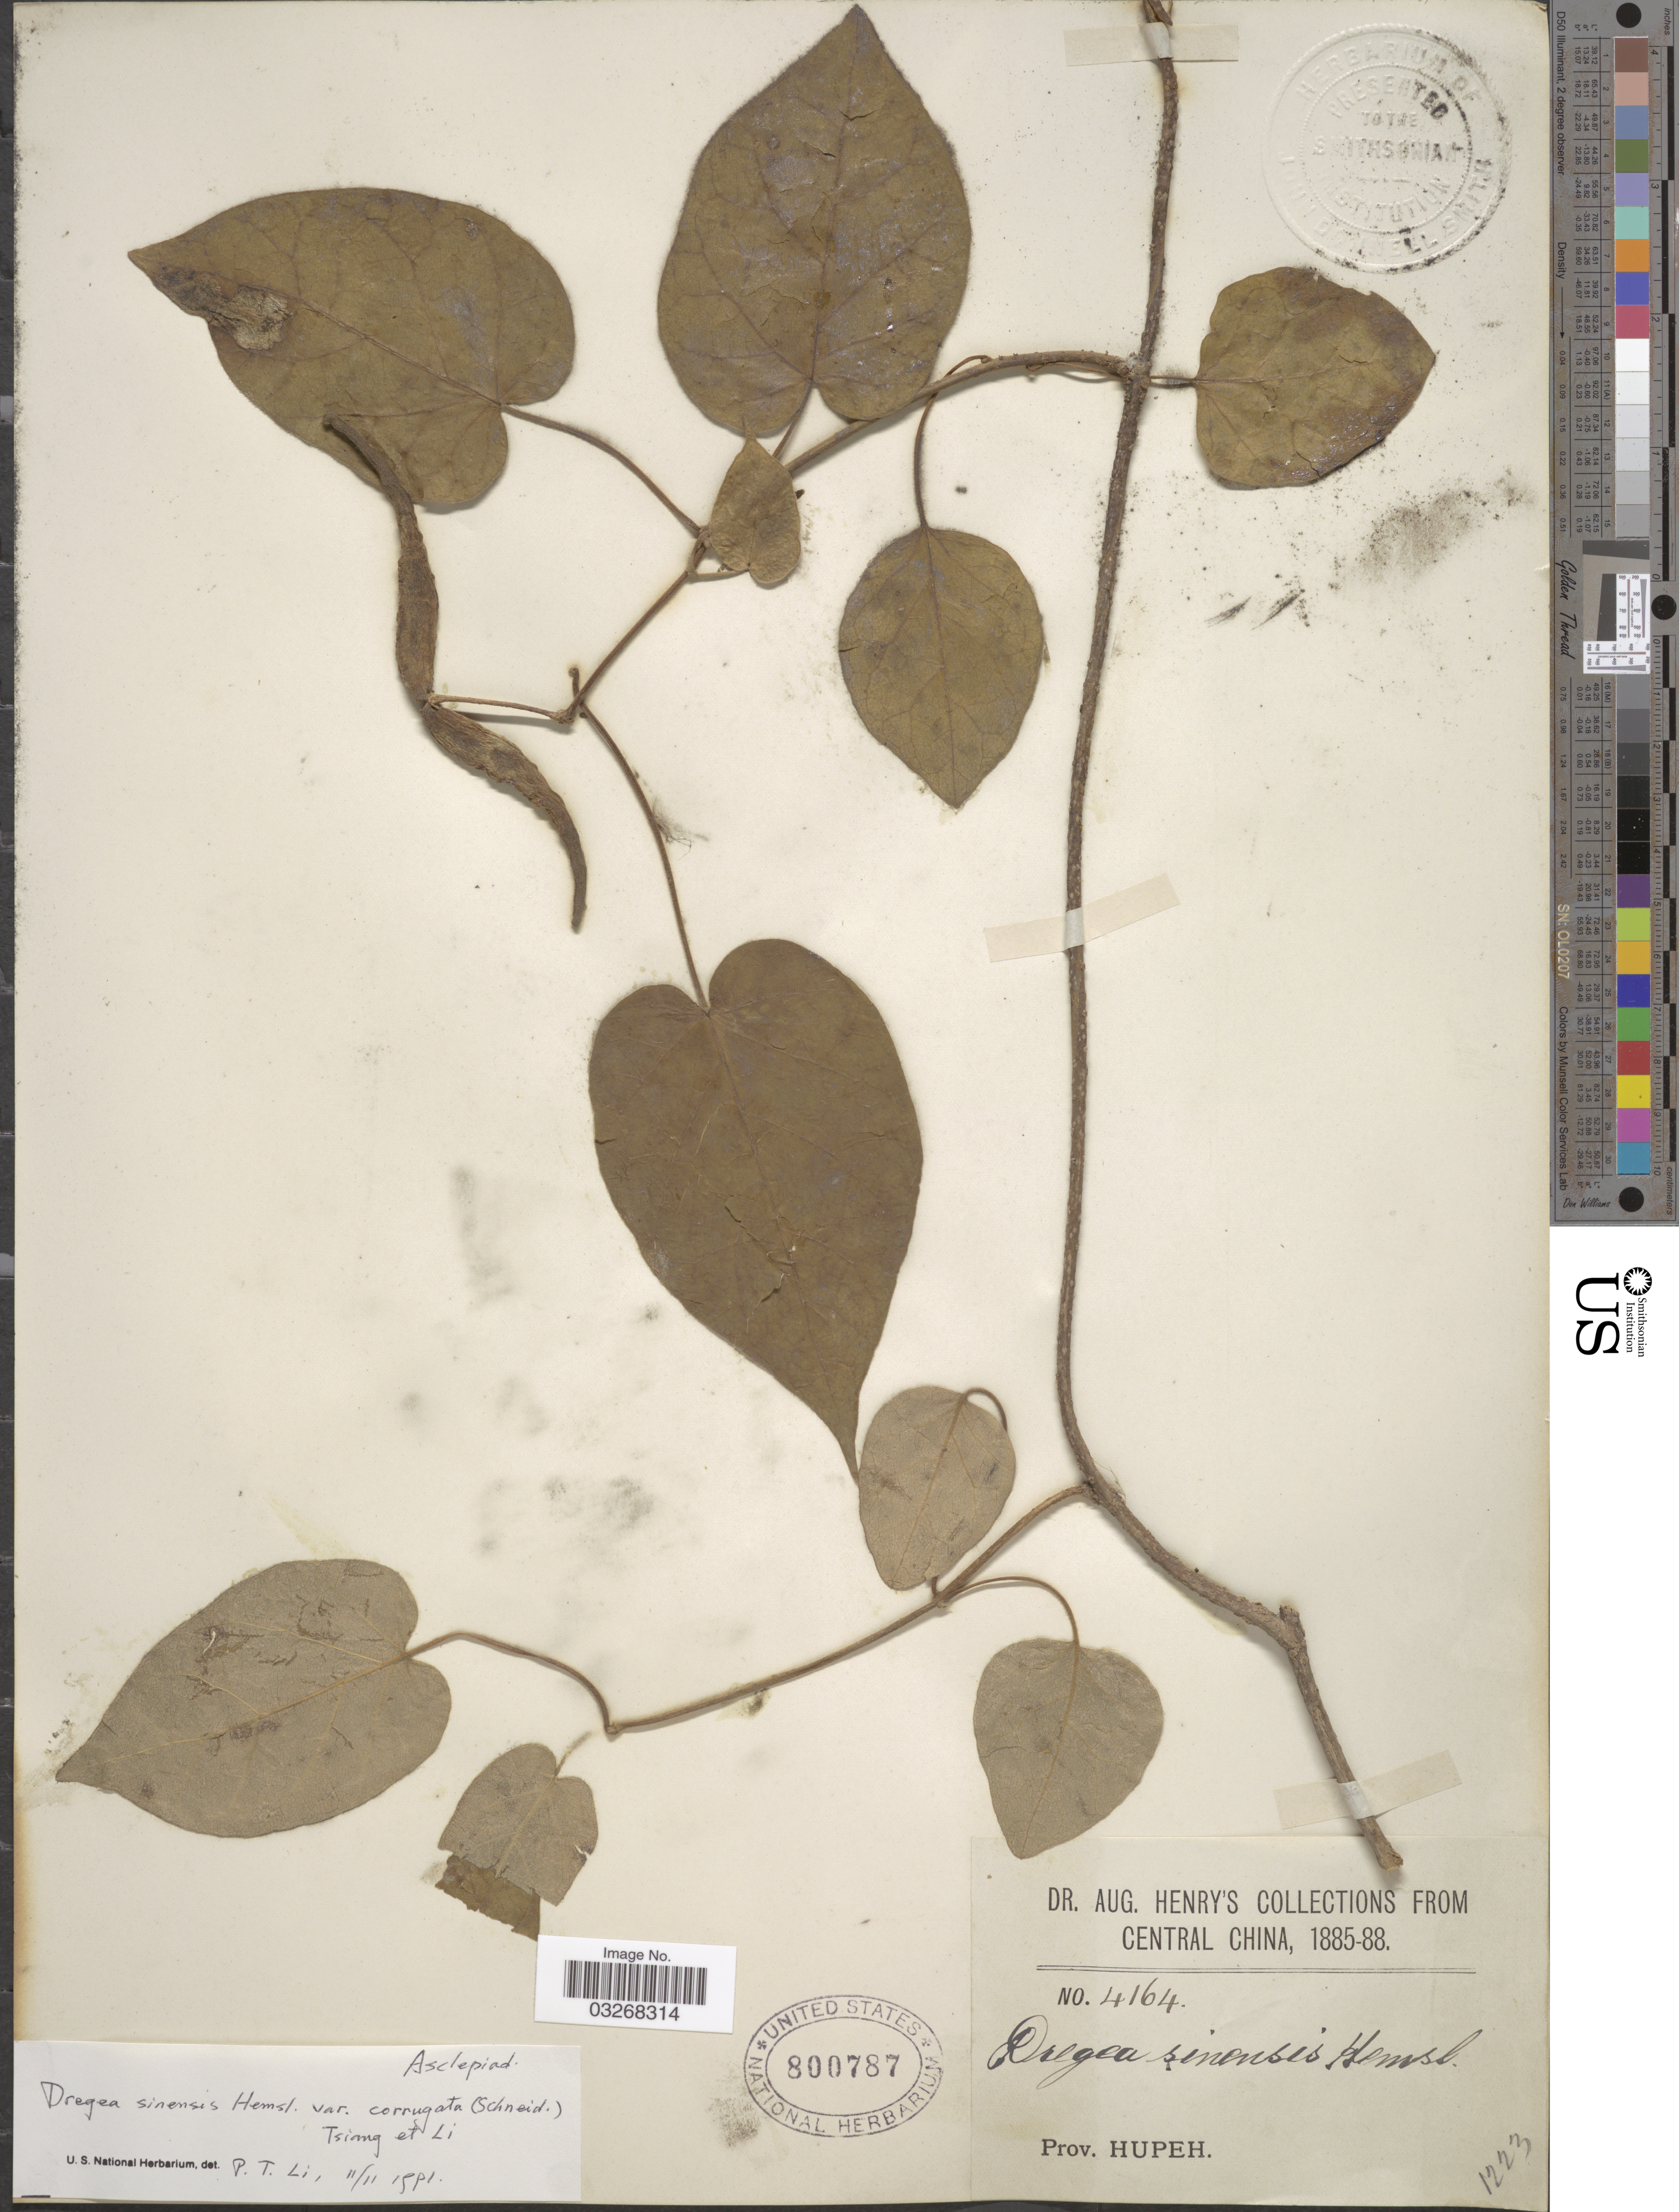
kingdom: Plantae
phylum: Tracheophyta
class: Magnoliopsida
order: Gentianales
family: Apocynaceae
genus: Dregea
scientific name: Dregea sinensis var. corrugata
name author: (C.K. Schneid.) Tsiang & P.T. Li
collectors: A. Henry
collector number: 4164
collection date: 1885/1888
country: China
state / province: Hubei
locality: Central China. Prov. Hupeh.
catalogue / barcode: US 800787